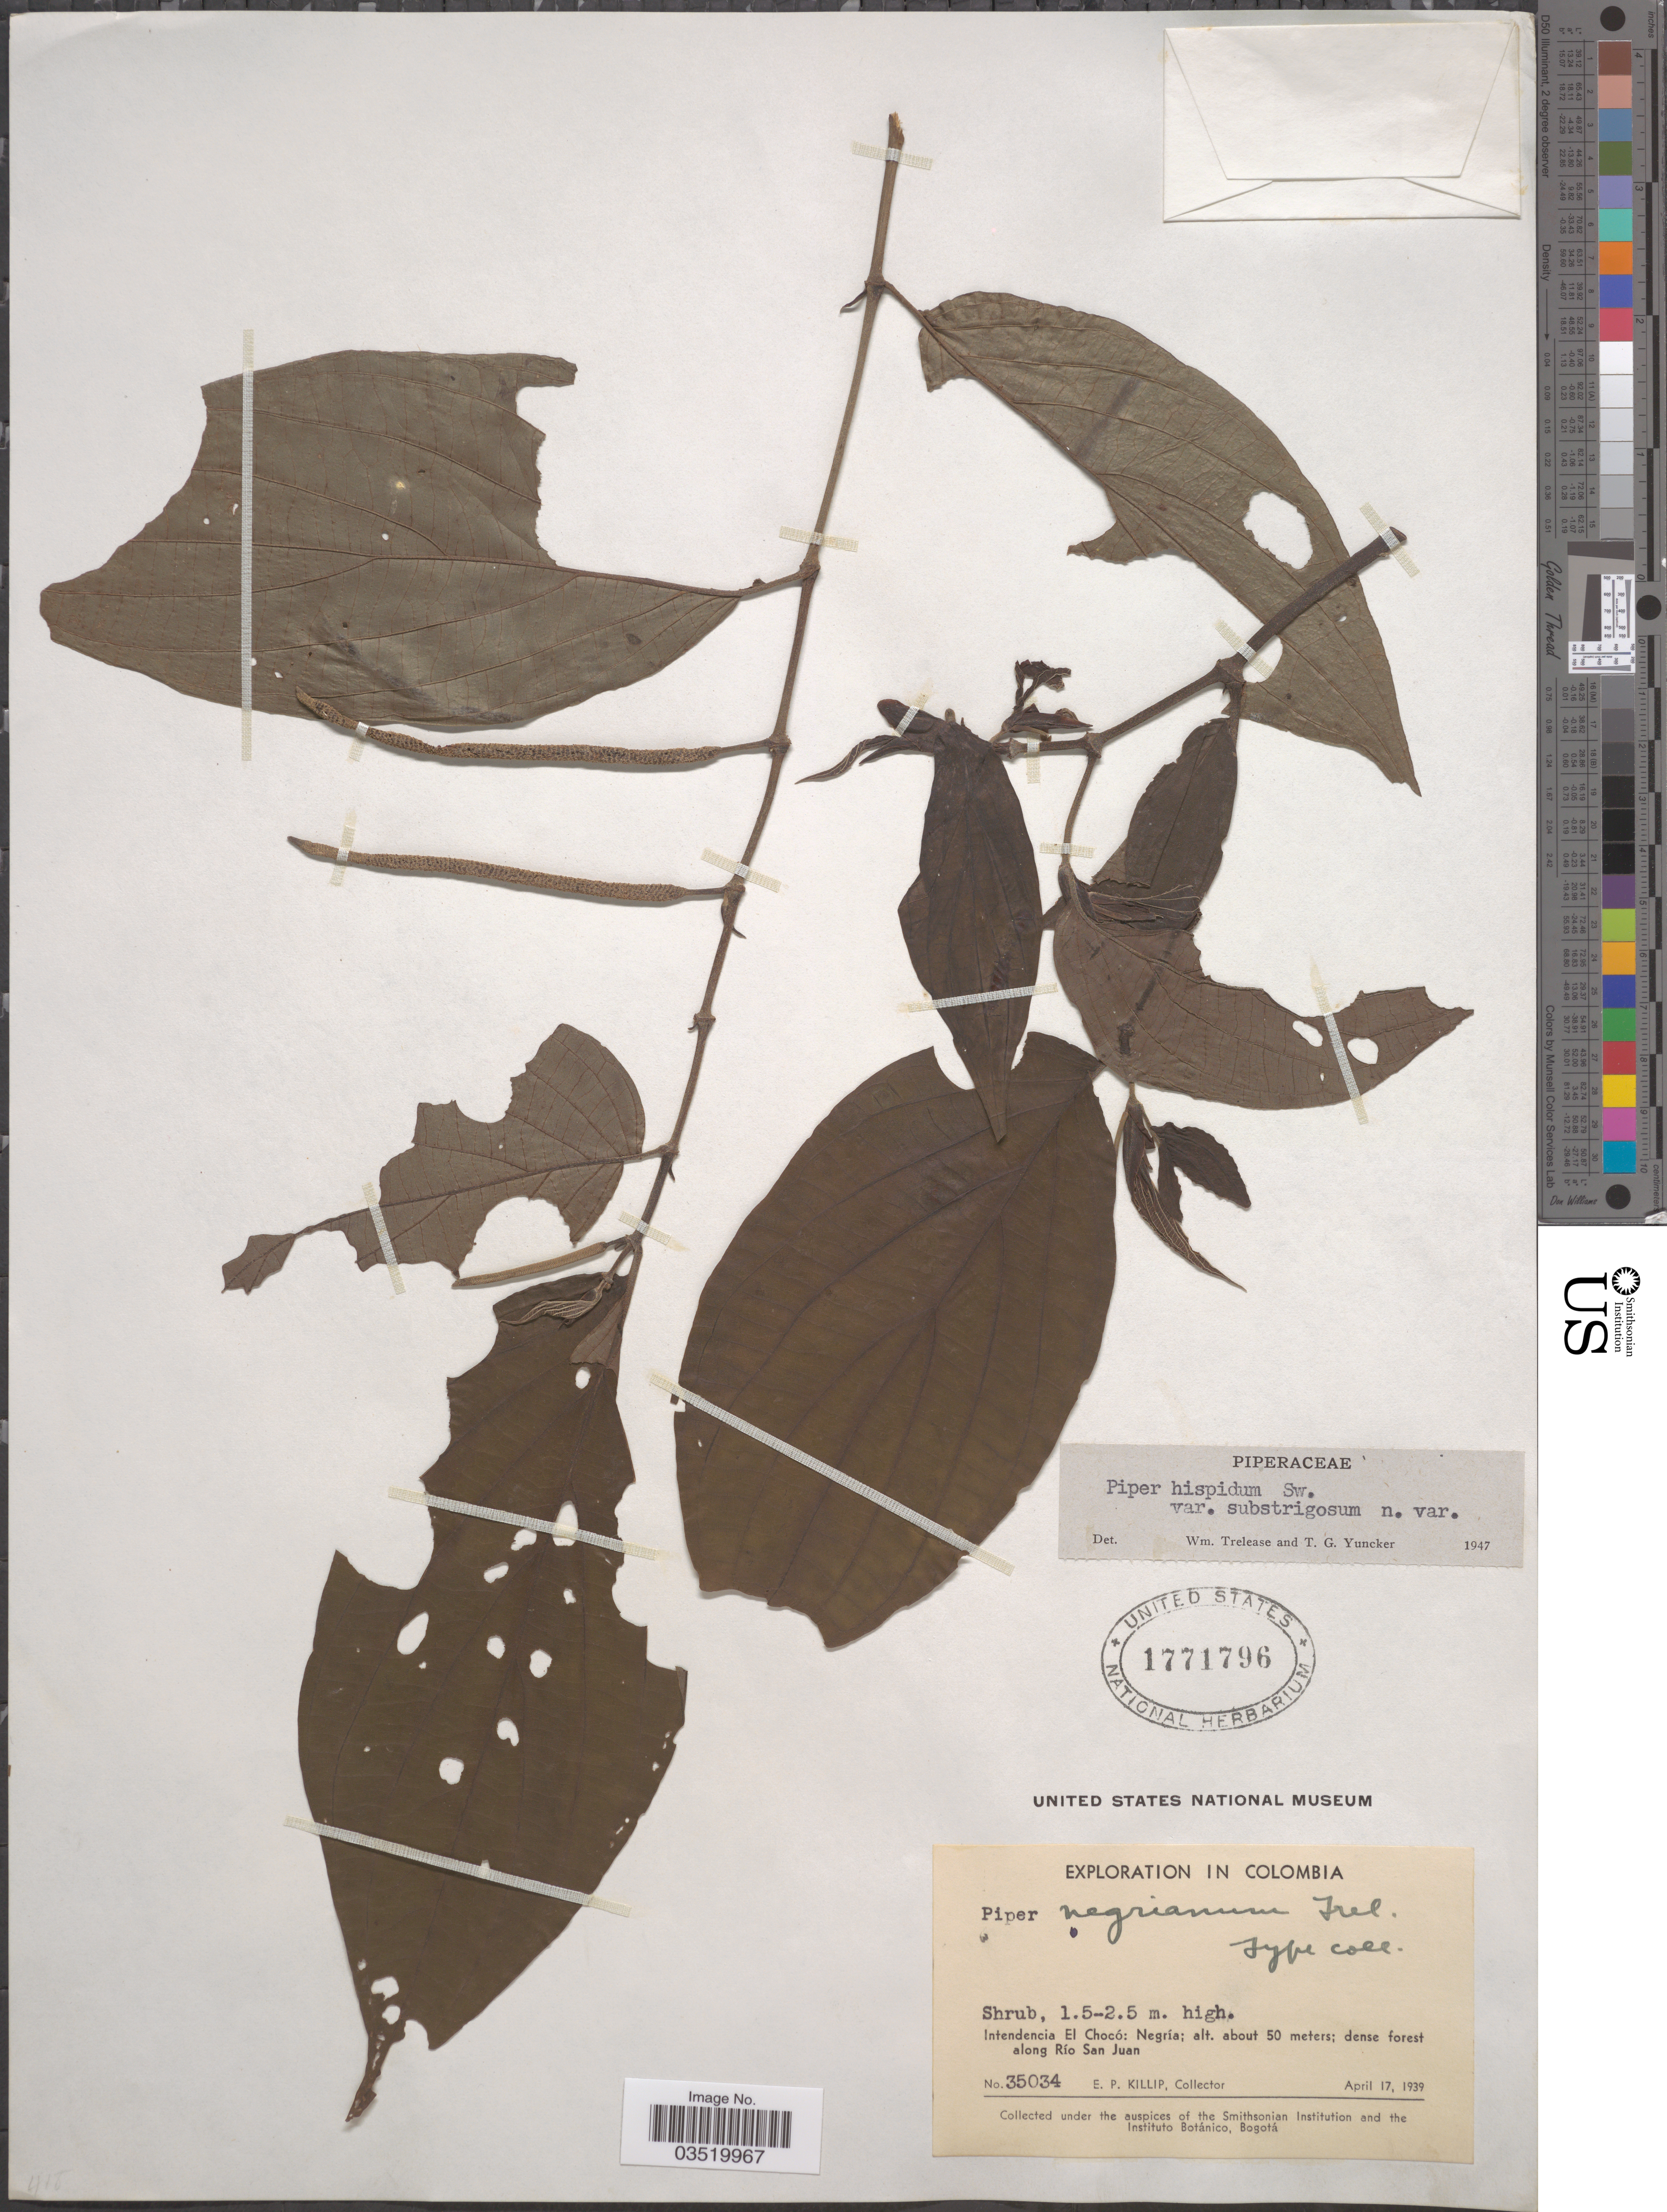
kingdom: Plantae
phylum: Tracheophyta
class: Magnoliopsida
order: Piperales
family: Piperaceae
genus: Piper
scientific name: Piper hispidum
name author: Sw.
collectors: E. P. Killip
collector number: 35034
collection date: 1939-04-17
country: Colombia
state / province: Chocó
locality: Intendencia del Chocó: Negría; dense forest along Río San Juan.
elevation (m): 50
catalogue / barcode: US 1771796